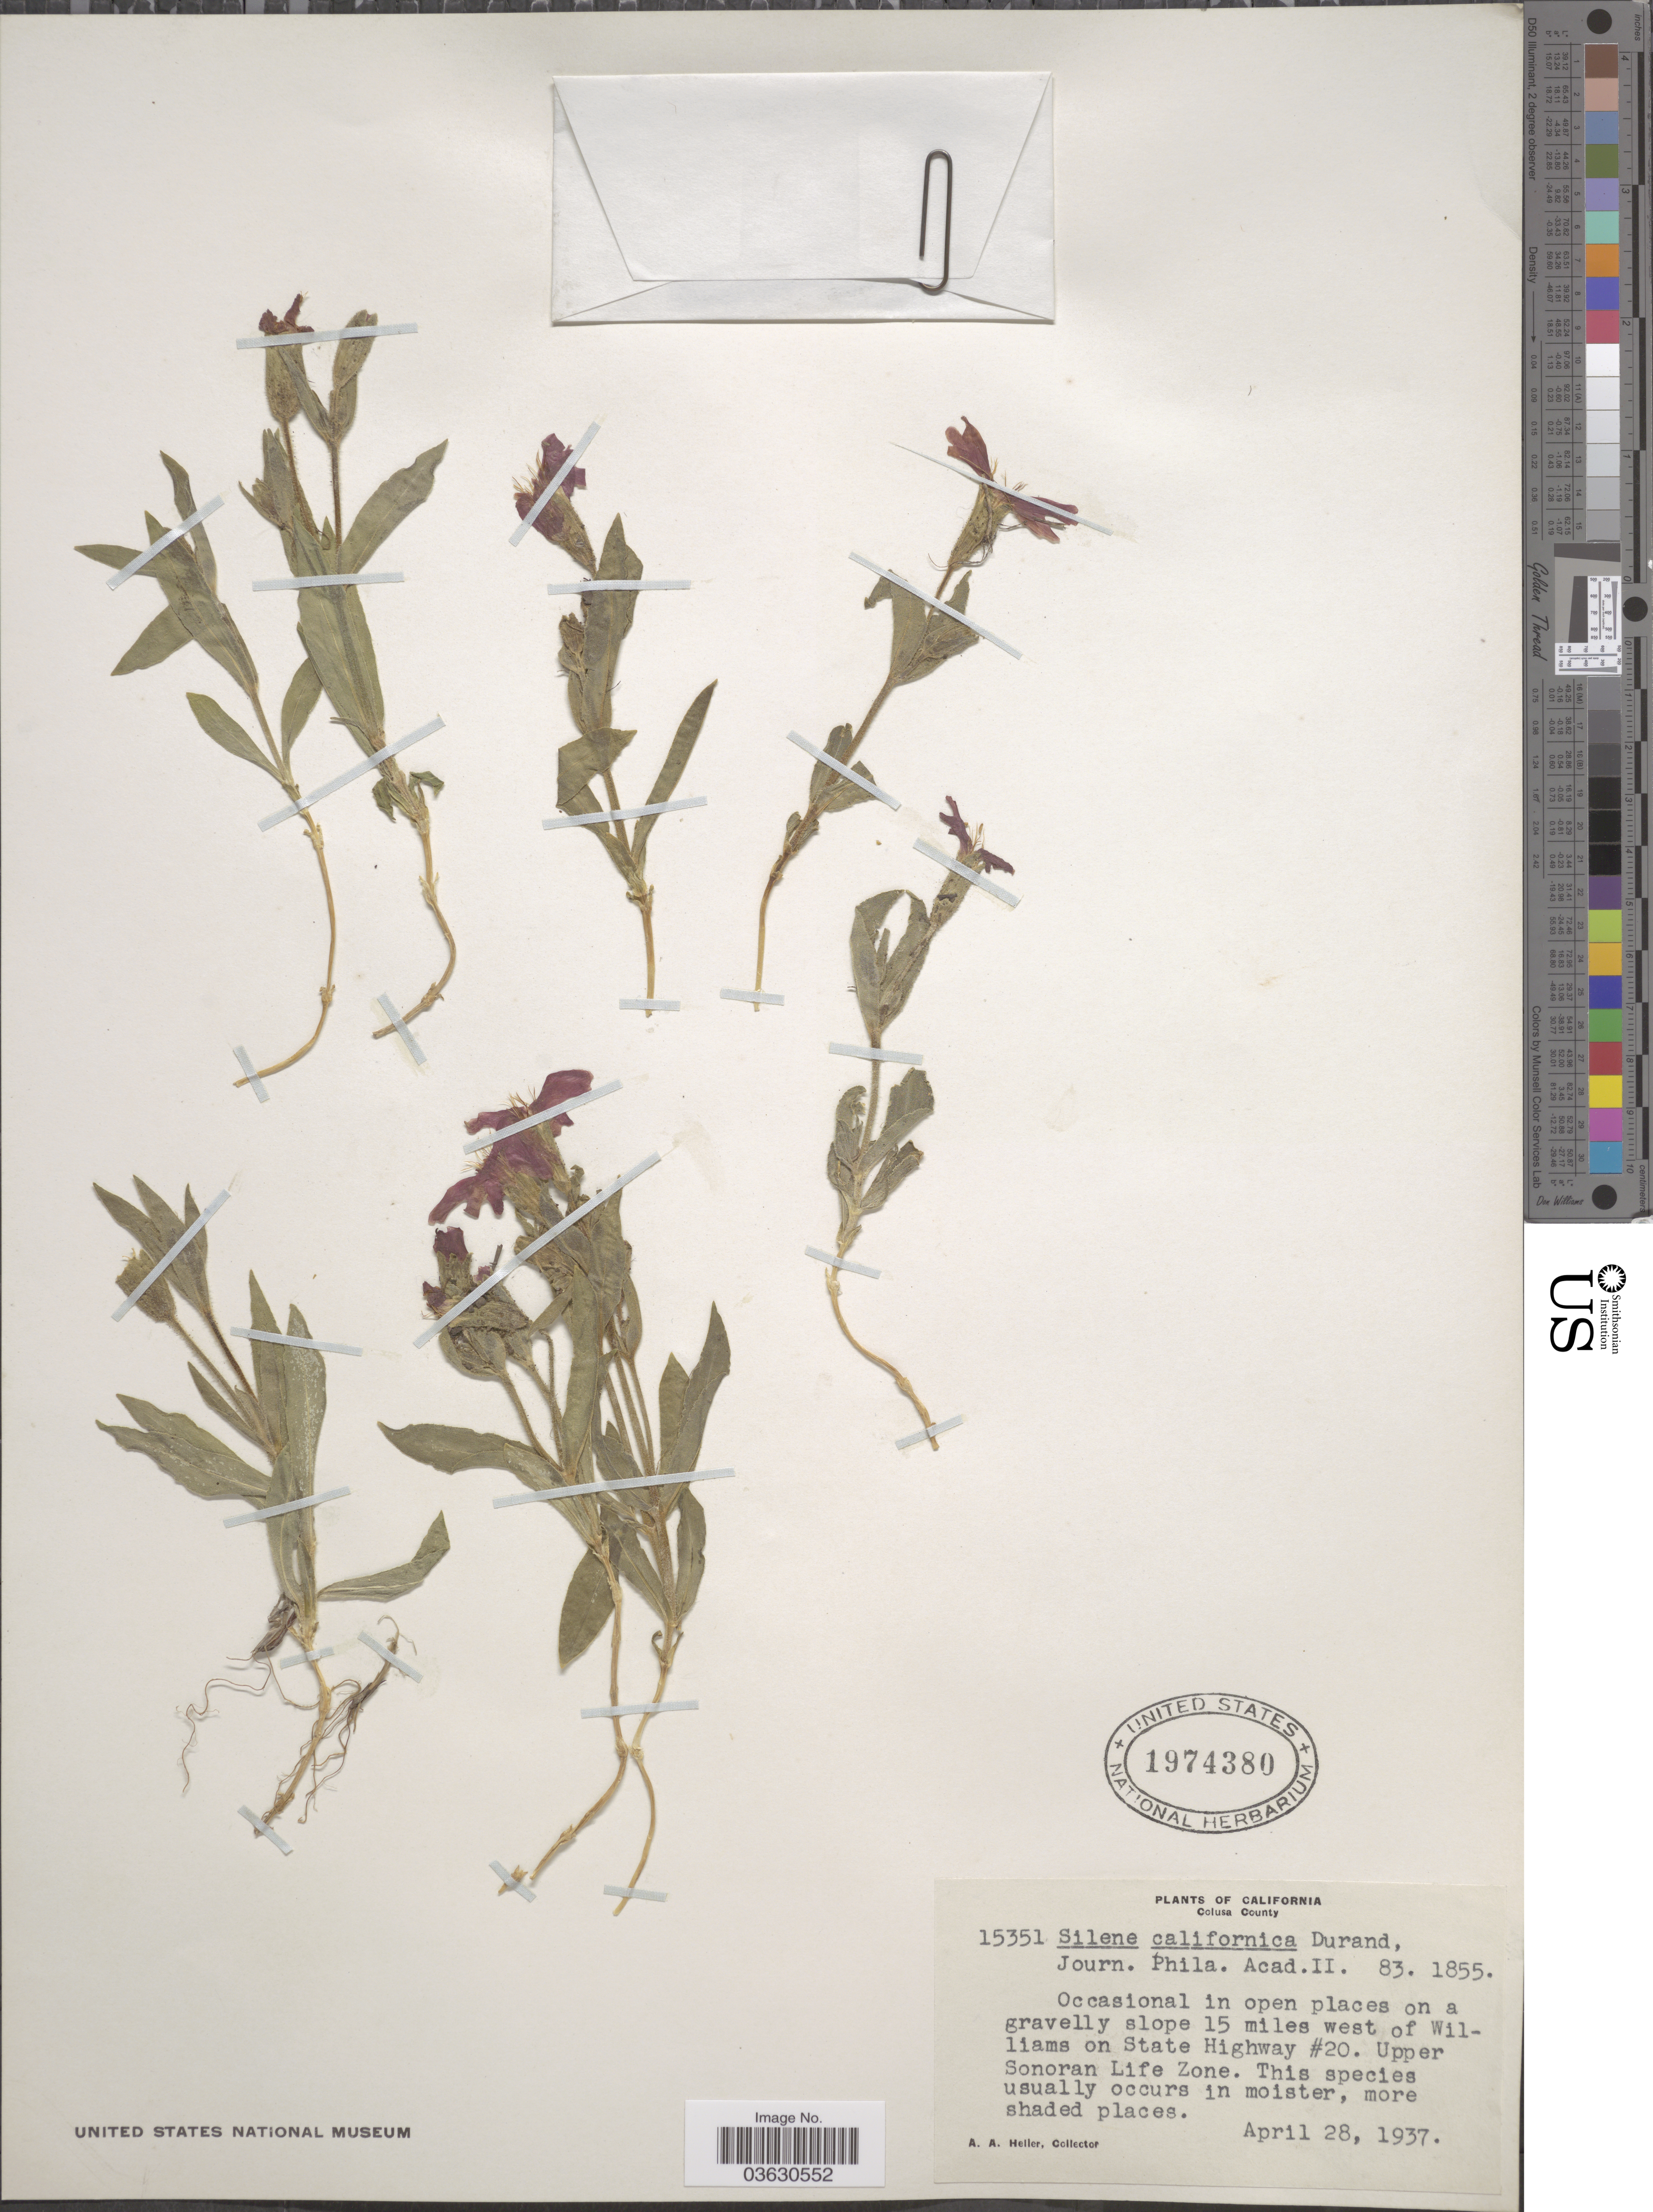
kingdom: Plantae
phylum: Tracheophyta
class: Magnoliopsida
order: Caryophyllales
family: Caryophyllaceae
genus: Silene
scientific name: Silene californica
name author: Durand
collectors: A. A. Heller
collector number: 15351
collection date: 1937-04-28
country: United States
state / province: California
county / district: Colusa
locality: Colusa County. 15 miles west of Williams State Highway #20. Upper Sonoran Life Zone.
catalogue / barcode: US 1974380